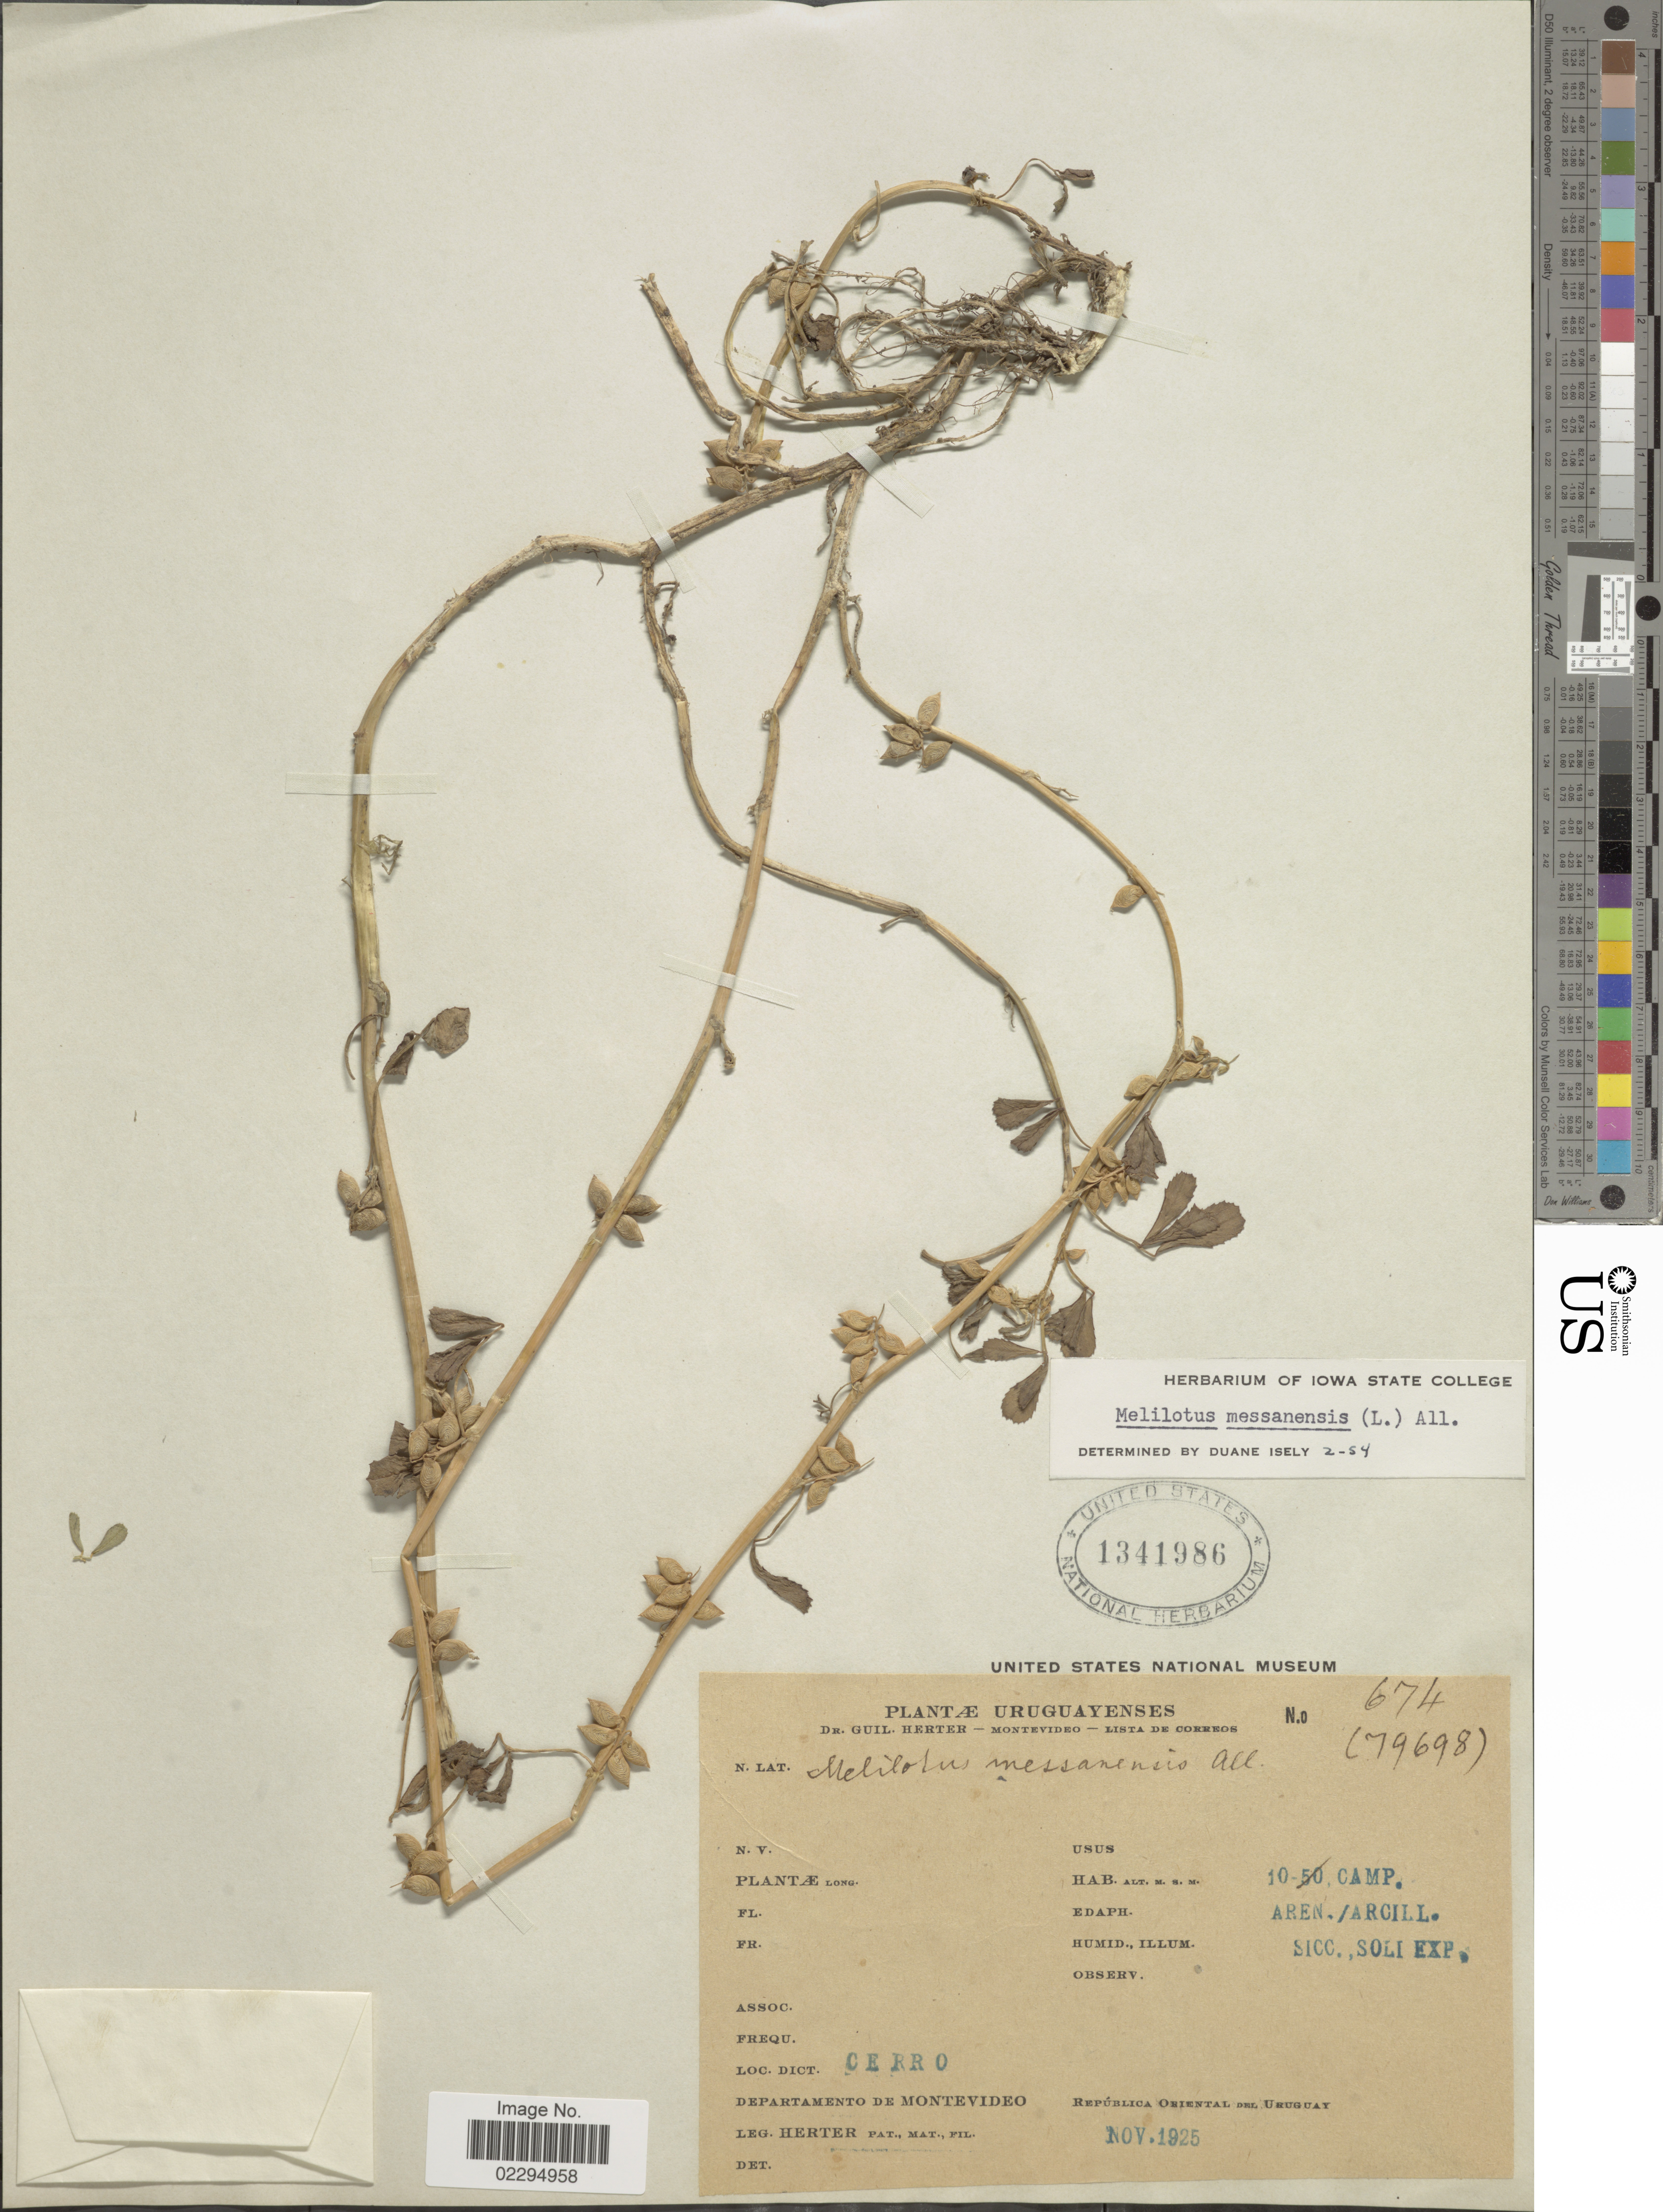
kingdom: Plantae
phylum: Tracheophyta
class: Magnoliopsida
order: Fabales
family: Fabaceae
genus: Melilotus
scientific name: Melilotus messanensis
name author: All.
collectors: G. Herter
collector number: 674/79698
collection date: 1925-11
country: Uruguay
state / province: Montevideo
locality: Cerro, Departamento de Montevideo, República Oriental del Uruguay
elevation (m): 10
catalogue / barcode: US 1341986